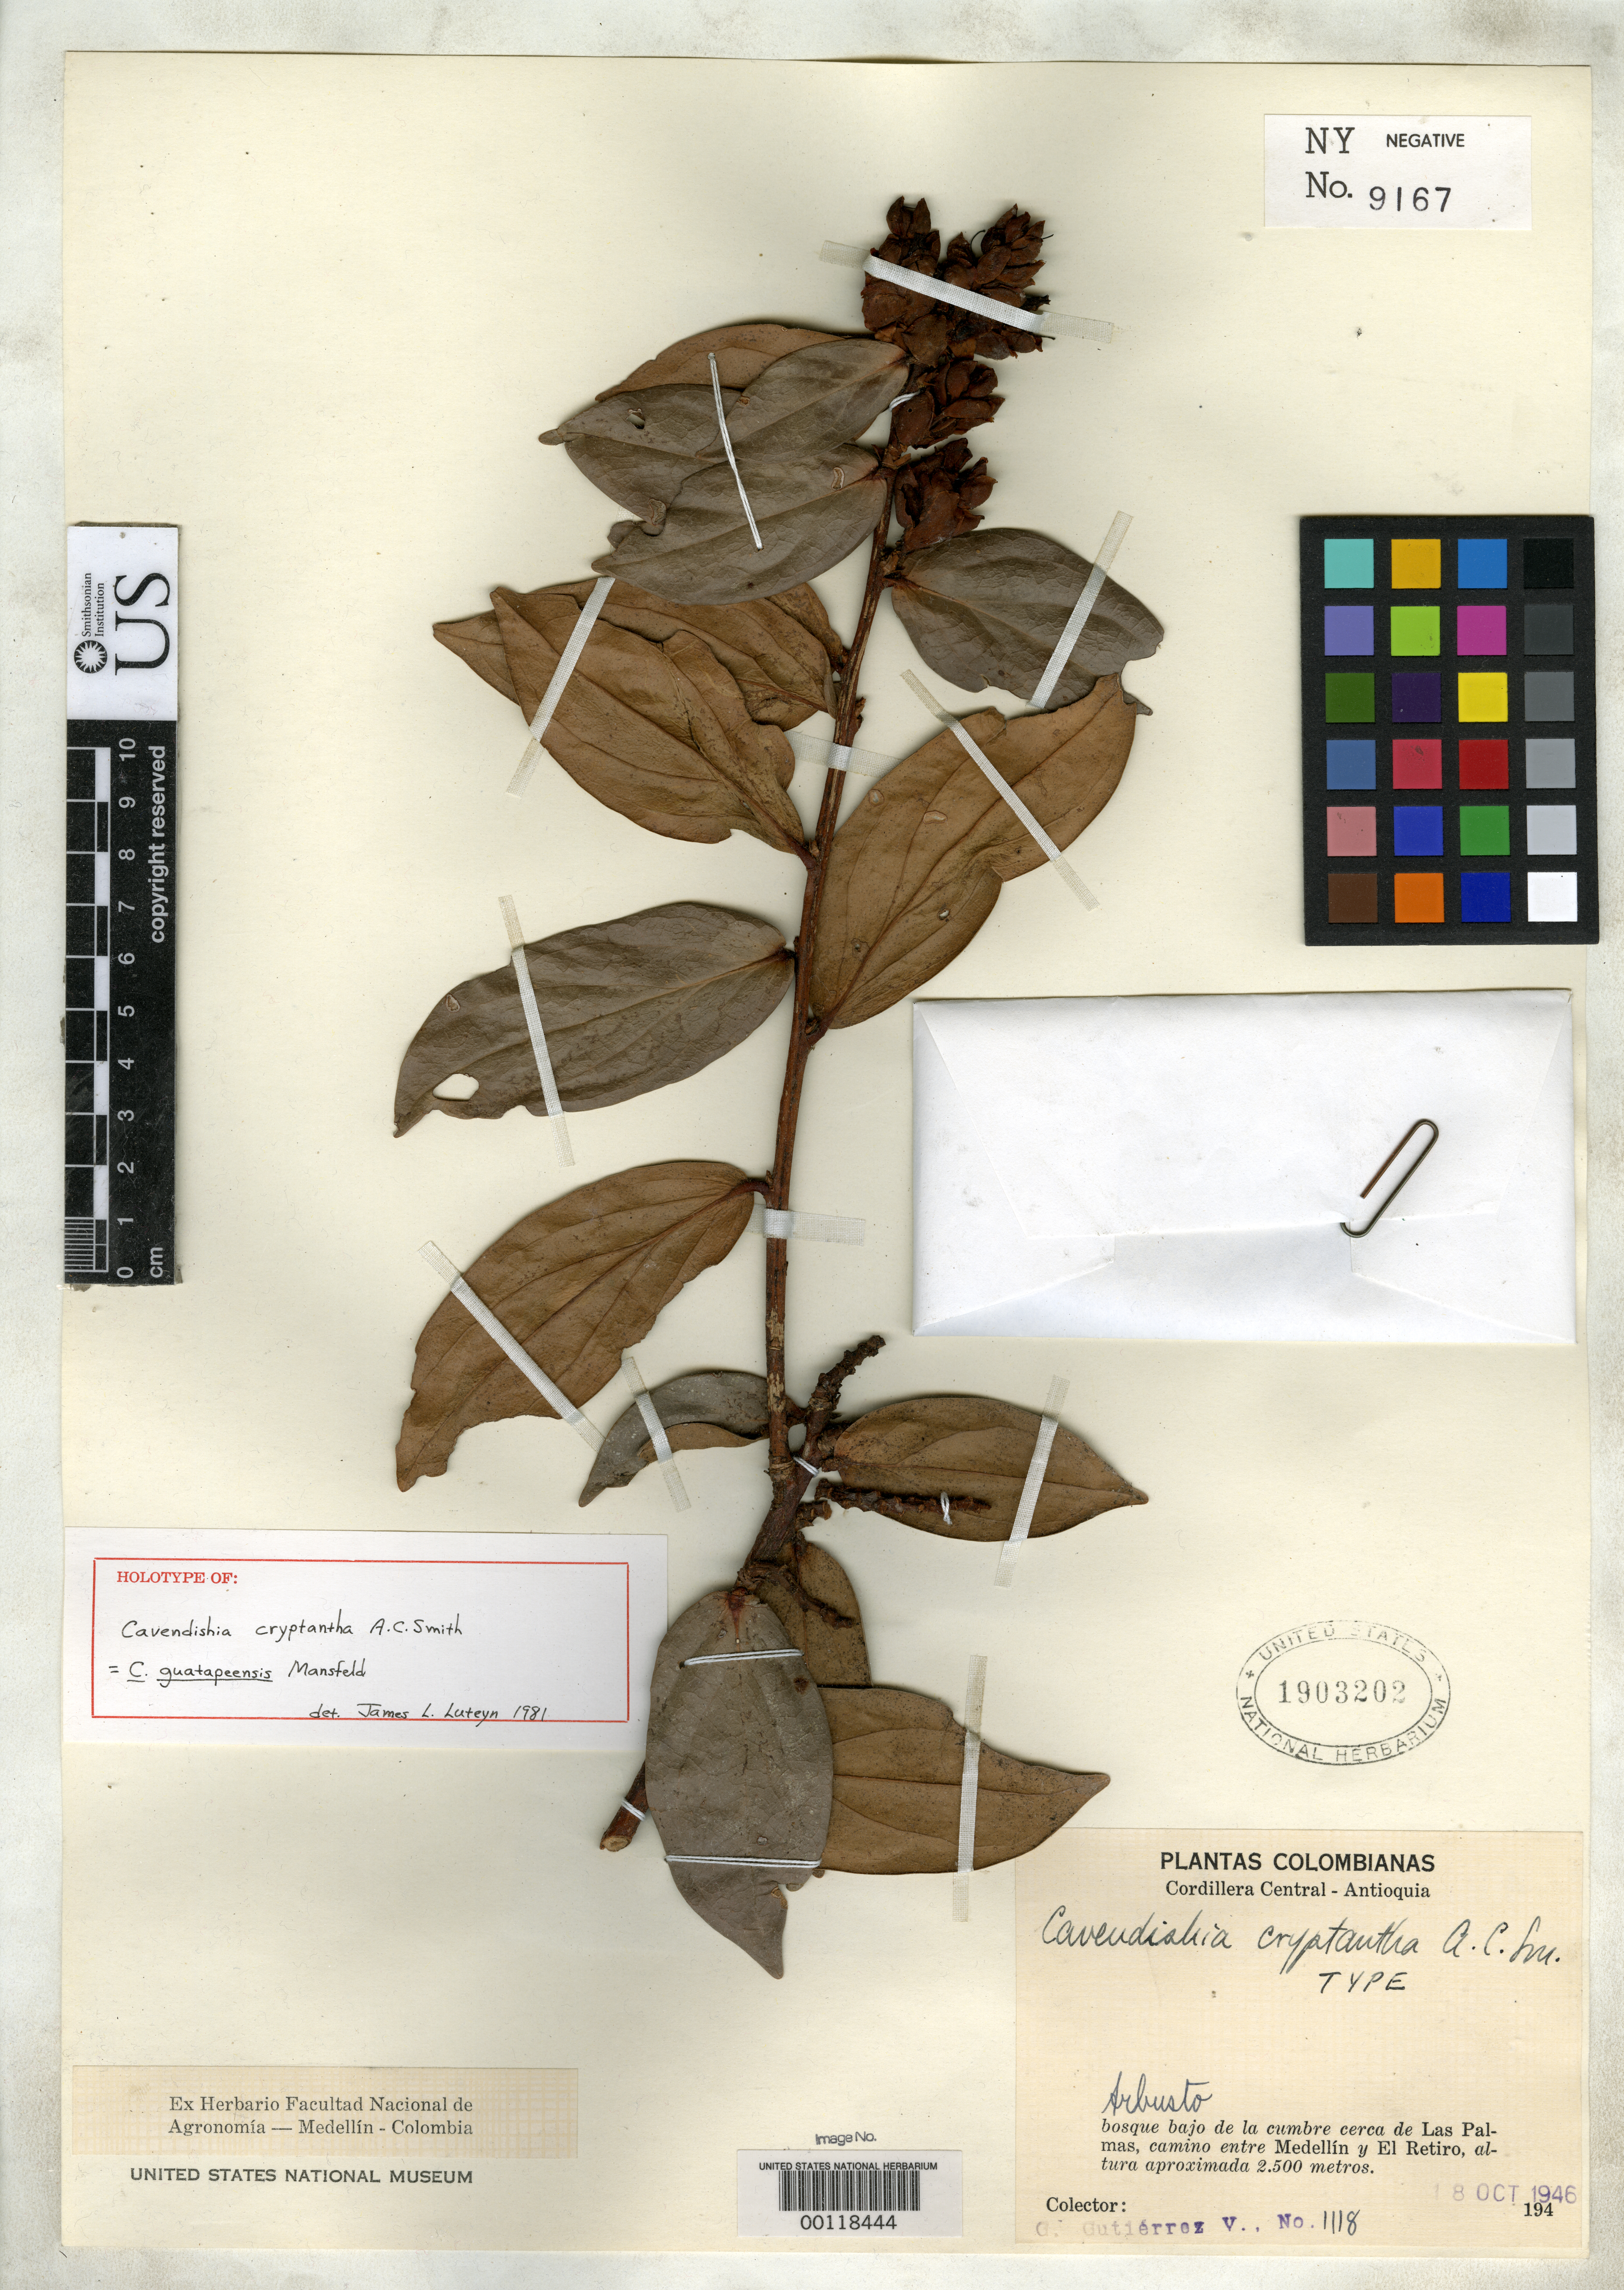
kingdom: Plantae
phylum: Tracheophyta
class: Magnoliopsida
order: Ericales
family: Ericaceae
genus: Cavendishia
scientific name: Cavendishia cryptantha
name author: A.C. Sm.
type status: Holotype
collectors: G. Gutierrez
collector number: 1118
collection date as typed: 18 Oct 1946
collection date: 1946-10-18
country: Colombia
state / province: Antioquia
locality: Crest near Las Palmas, road between Medellin & El Retiro.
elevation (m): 2500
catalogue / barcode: US 1903202